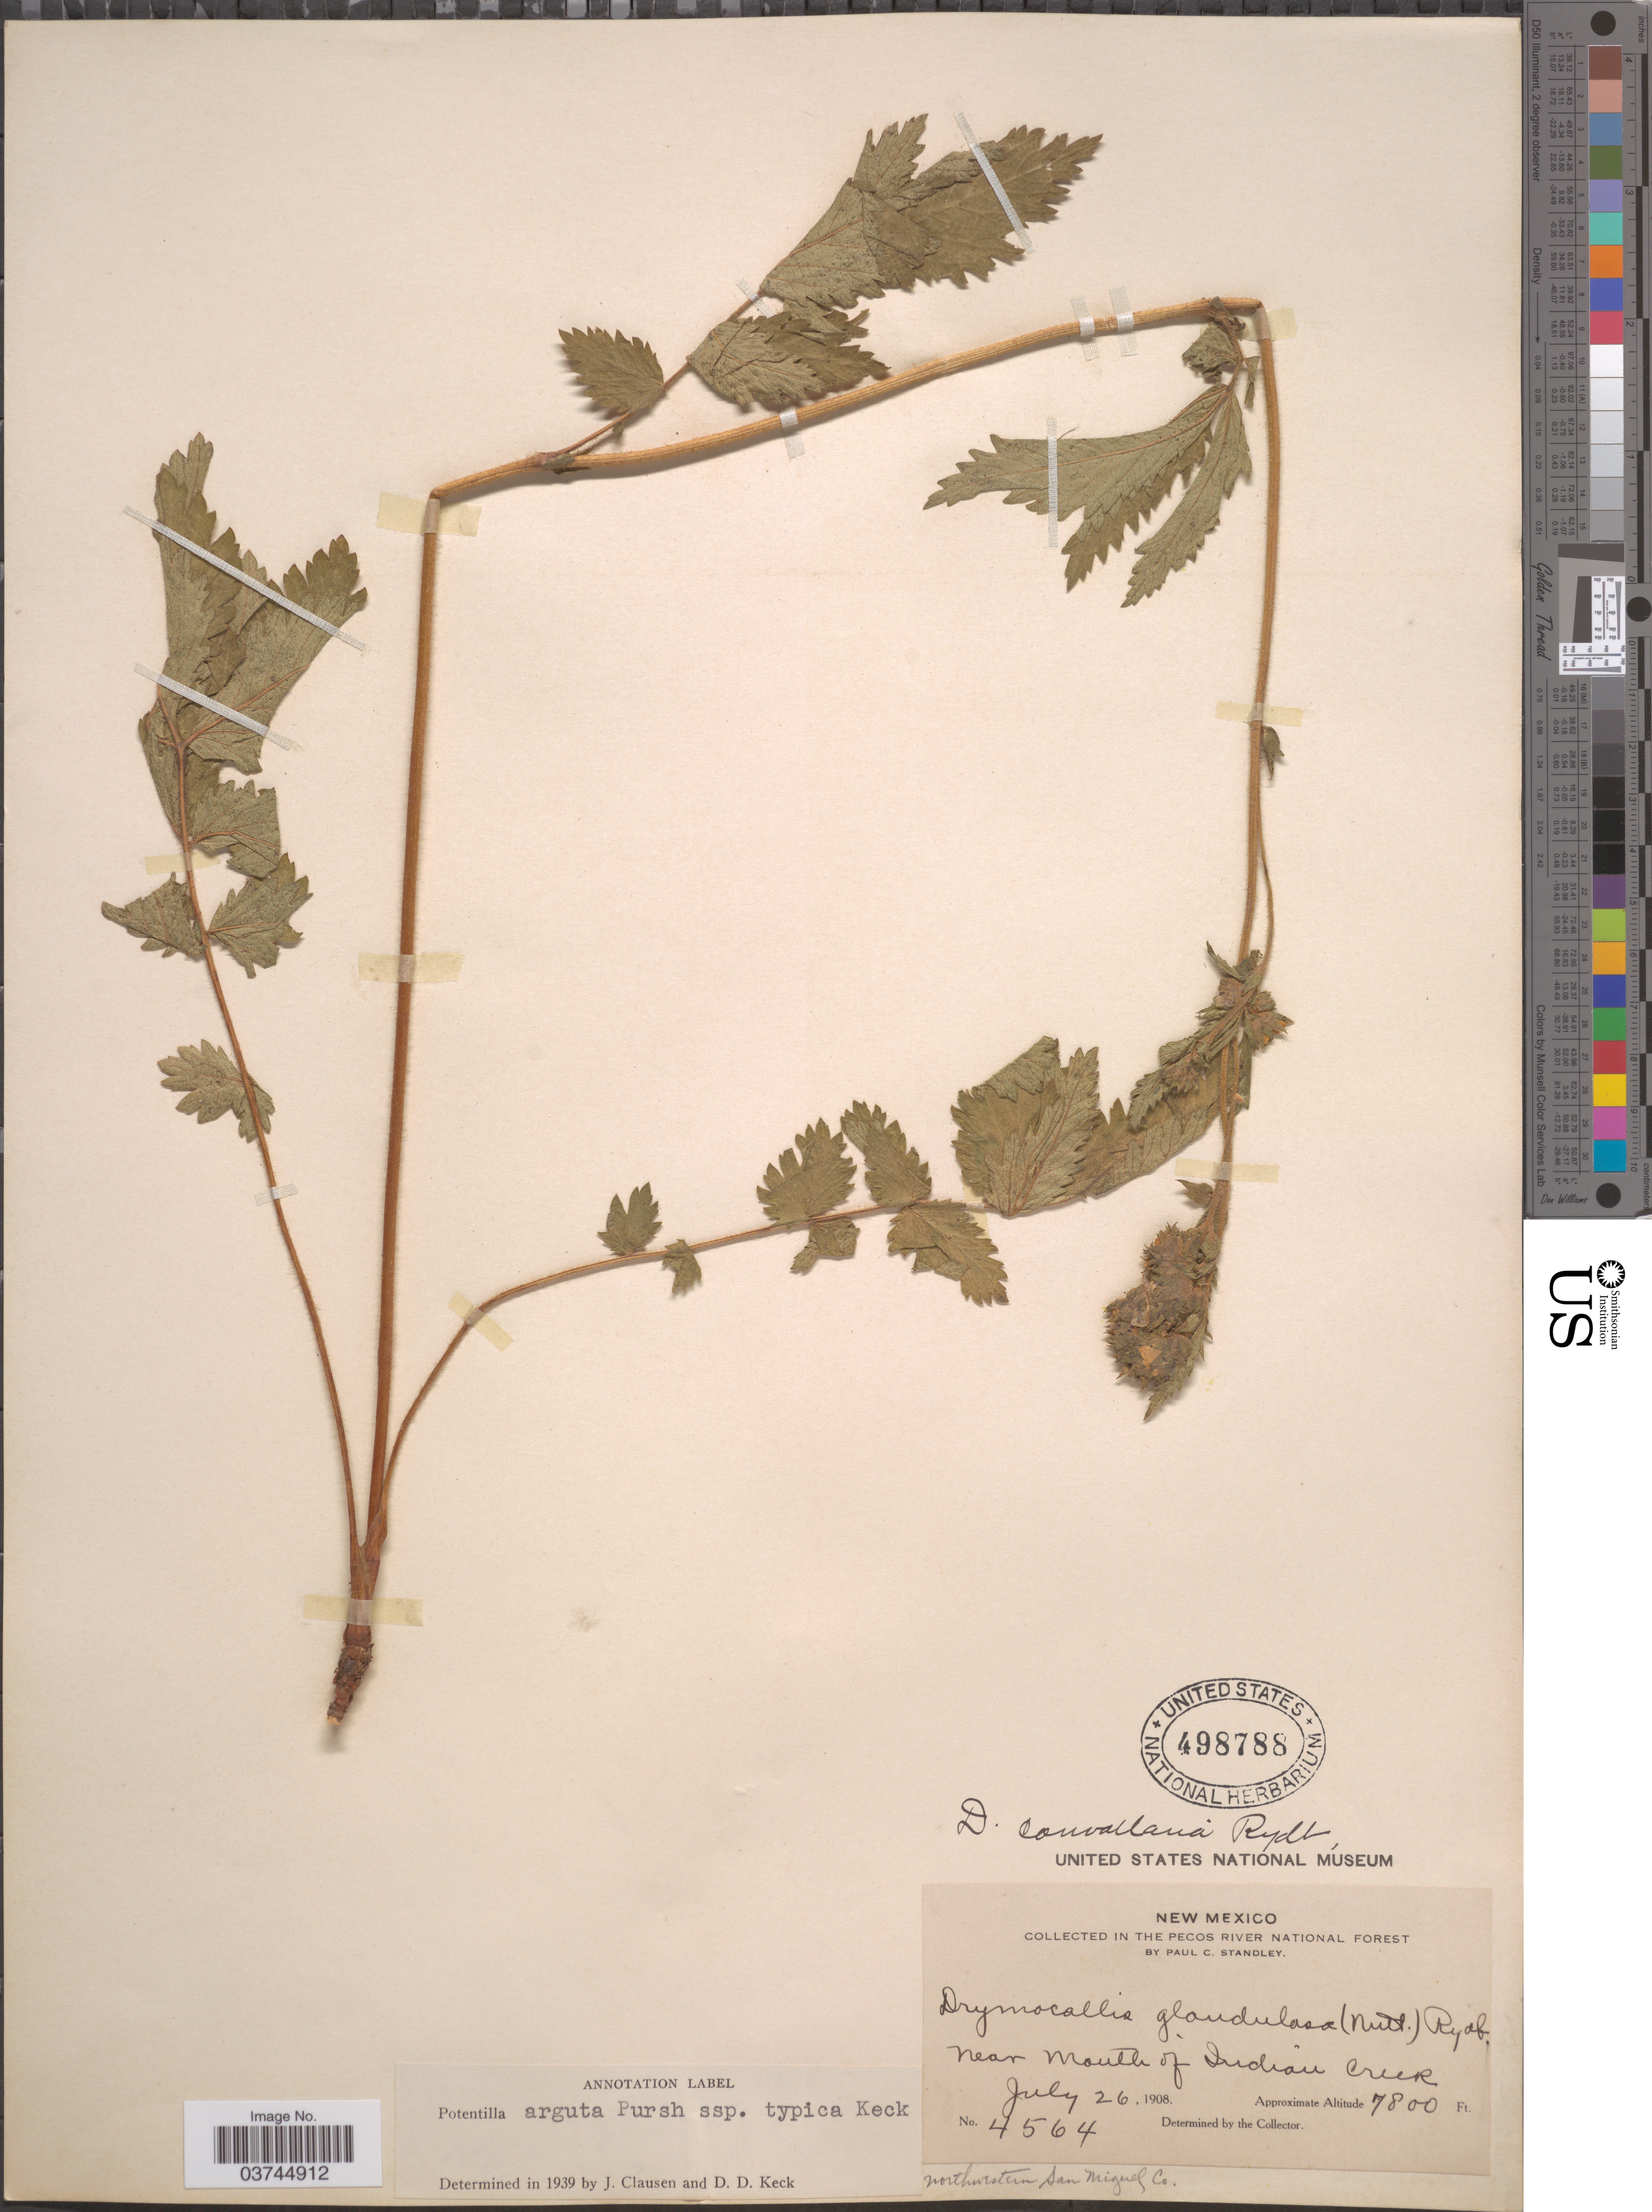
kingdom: Plantae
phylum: Tracheophyta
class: Magnoliopsida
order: Rosales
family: Rosaceae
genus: Drymocallis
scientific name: Drymocallis arguta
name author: (Pursh) Rydb.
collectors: P. C. Standley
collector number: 4564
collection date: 1908-07-26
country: United States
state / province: New Mexico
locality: Pecos River National Forest. Near Mouth of Indian Creek.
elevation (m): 2377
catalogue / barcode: US 498788